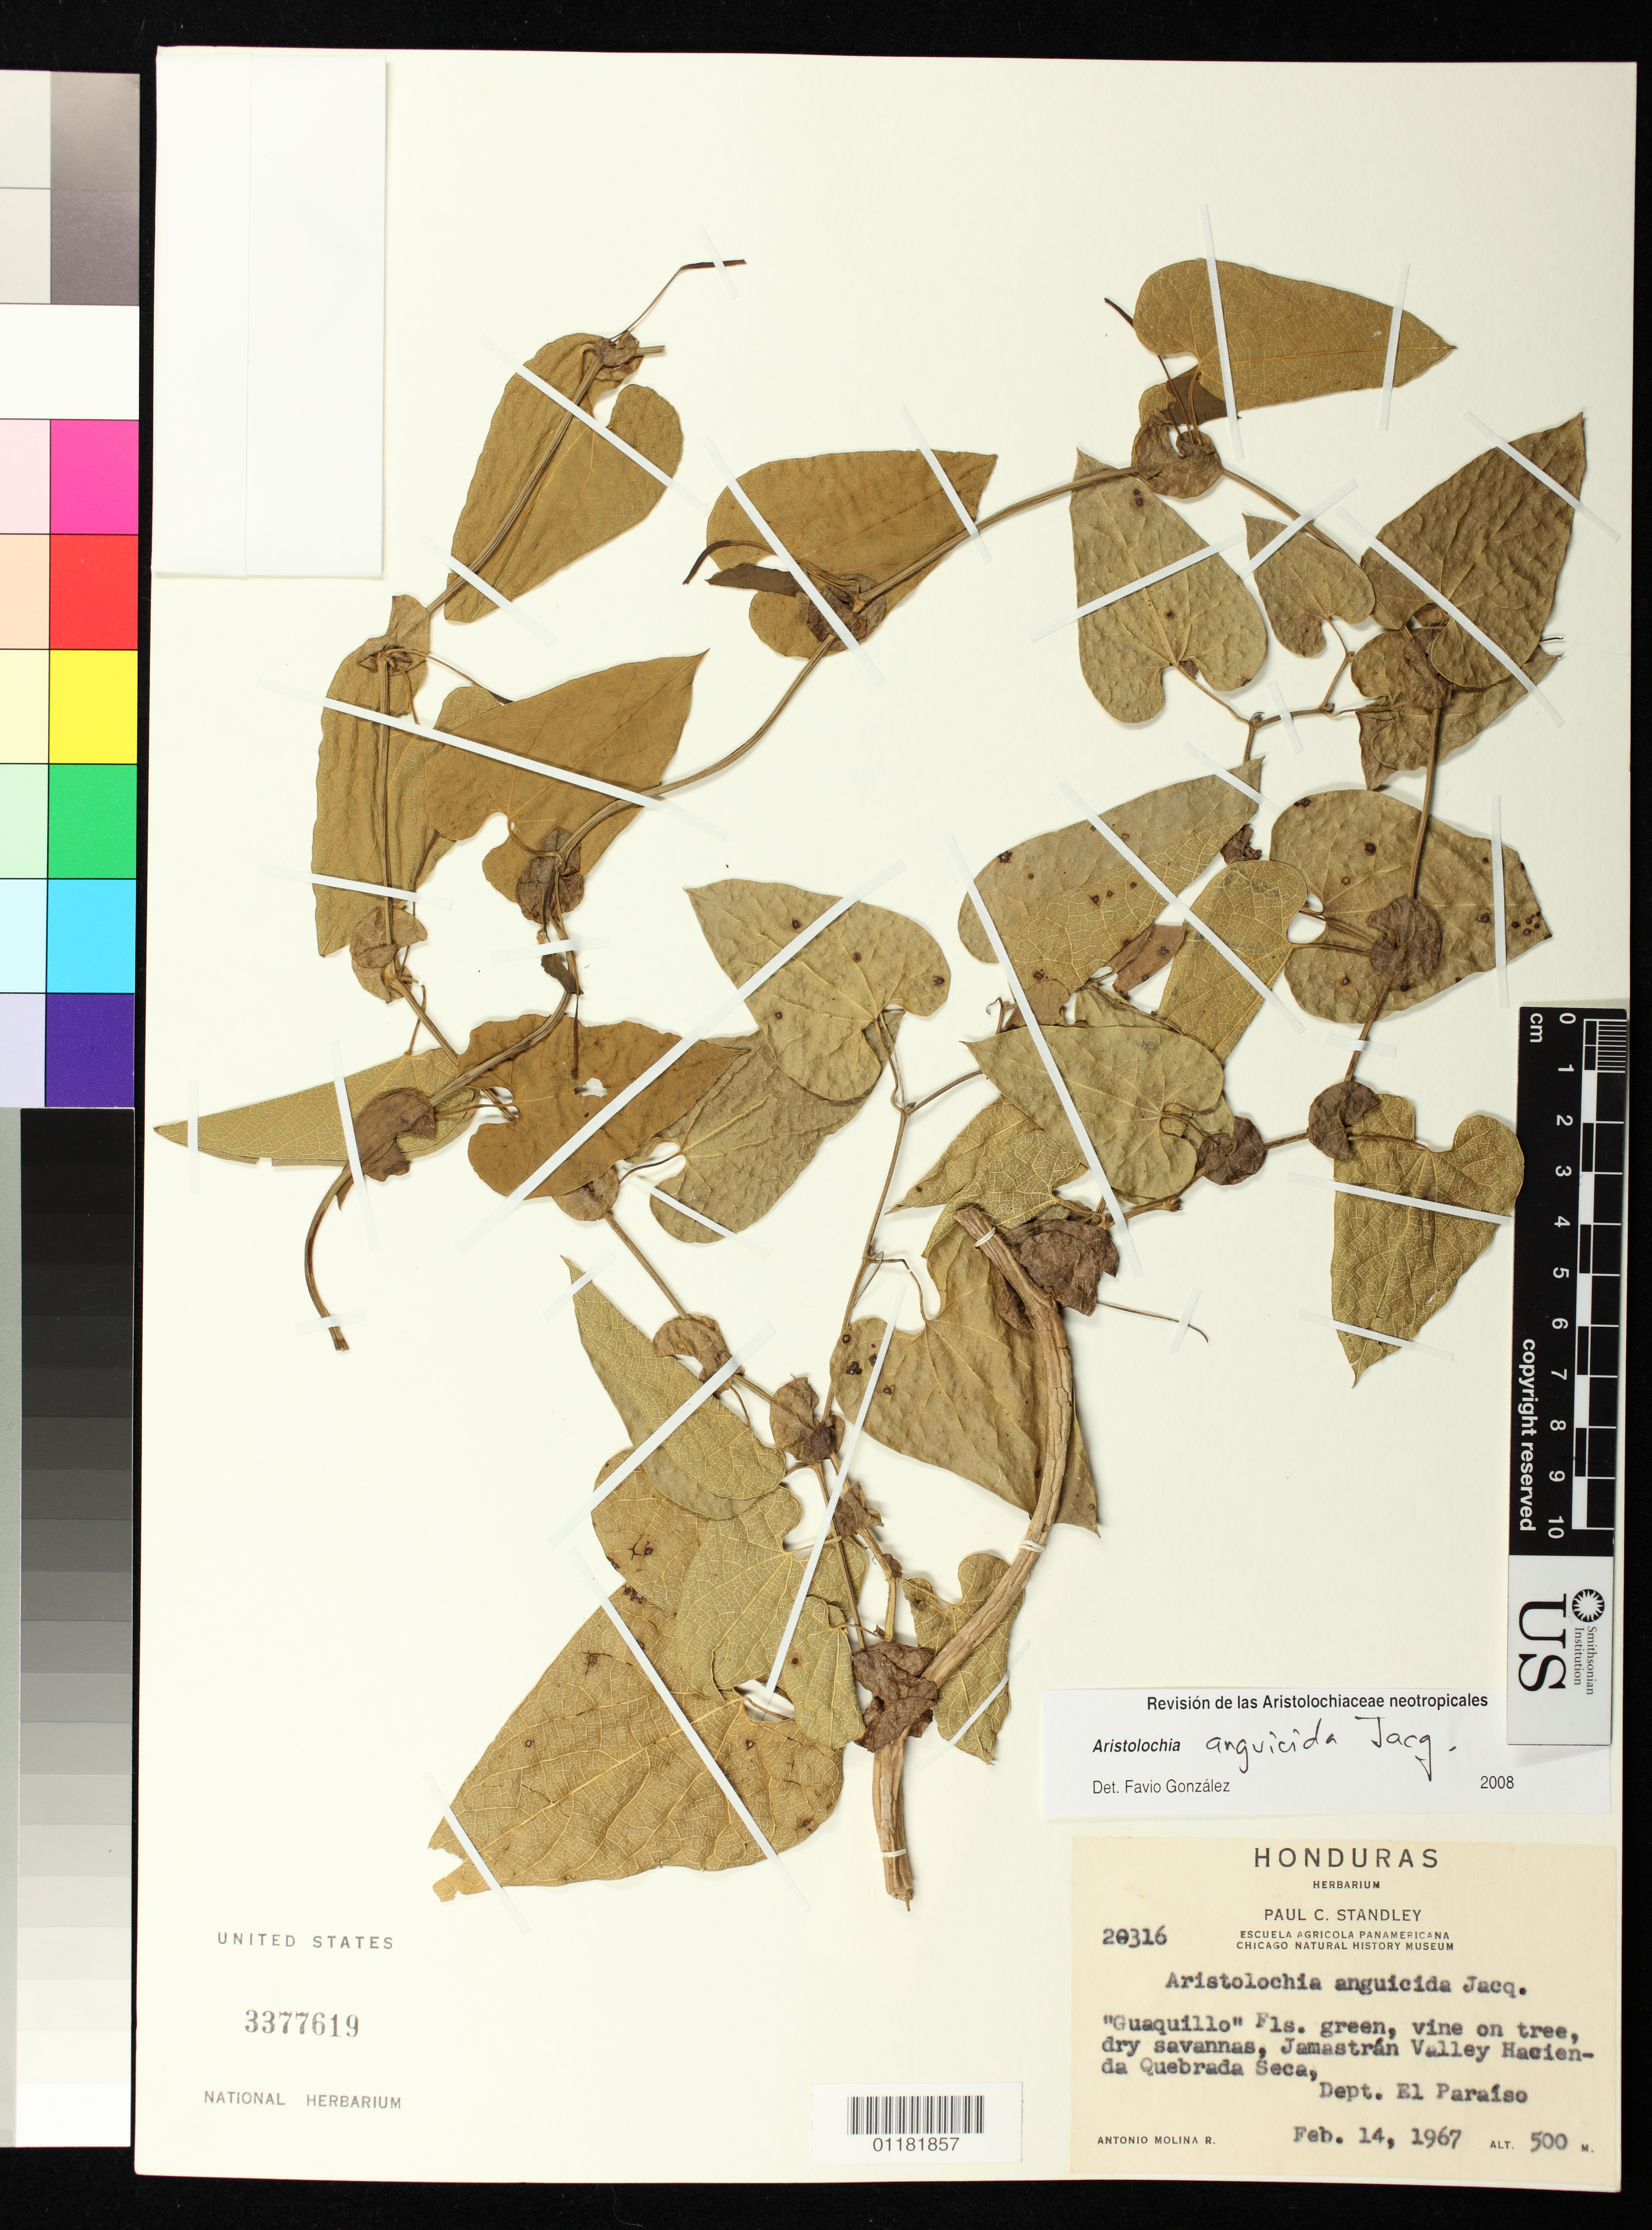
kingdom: Plantae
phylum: Tracheophyta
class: Magnoliopsida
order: Piperales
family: Aristolochiaceae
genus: Aristolochia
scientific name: Aristolochia anguicida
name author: Jacq.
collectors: A. Molina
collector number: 20316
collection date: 1967-02-14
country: Honduras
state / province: El Paraíso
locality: Jamastran Valley Hacienda Quebrada Seca.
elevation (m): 500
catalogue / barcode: US 3377619